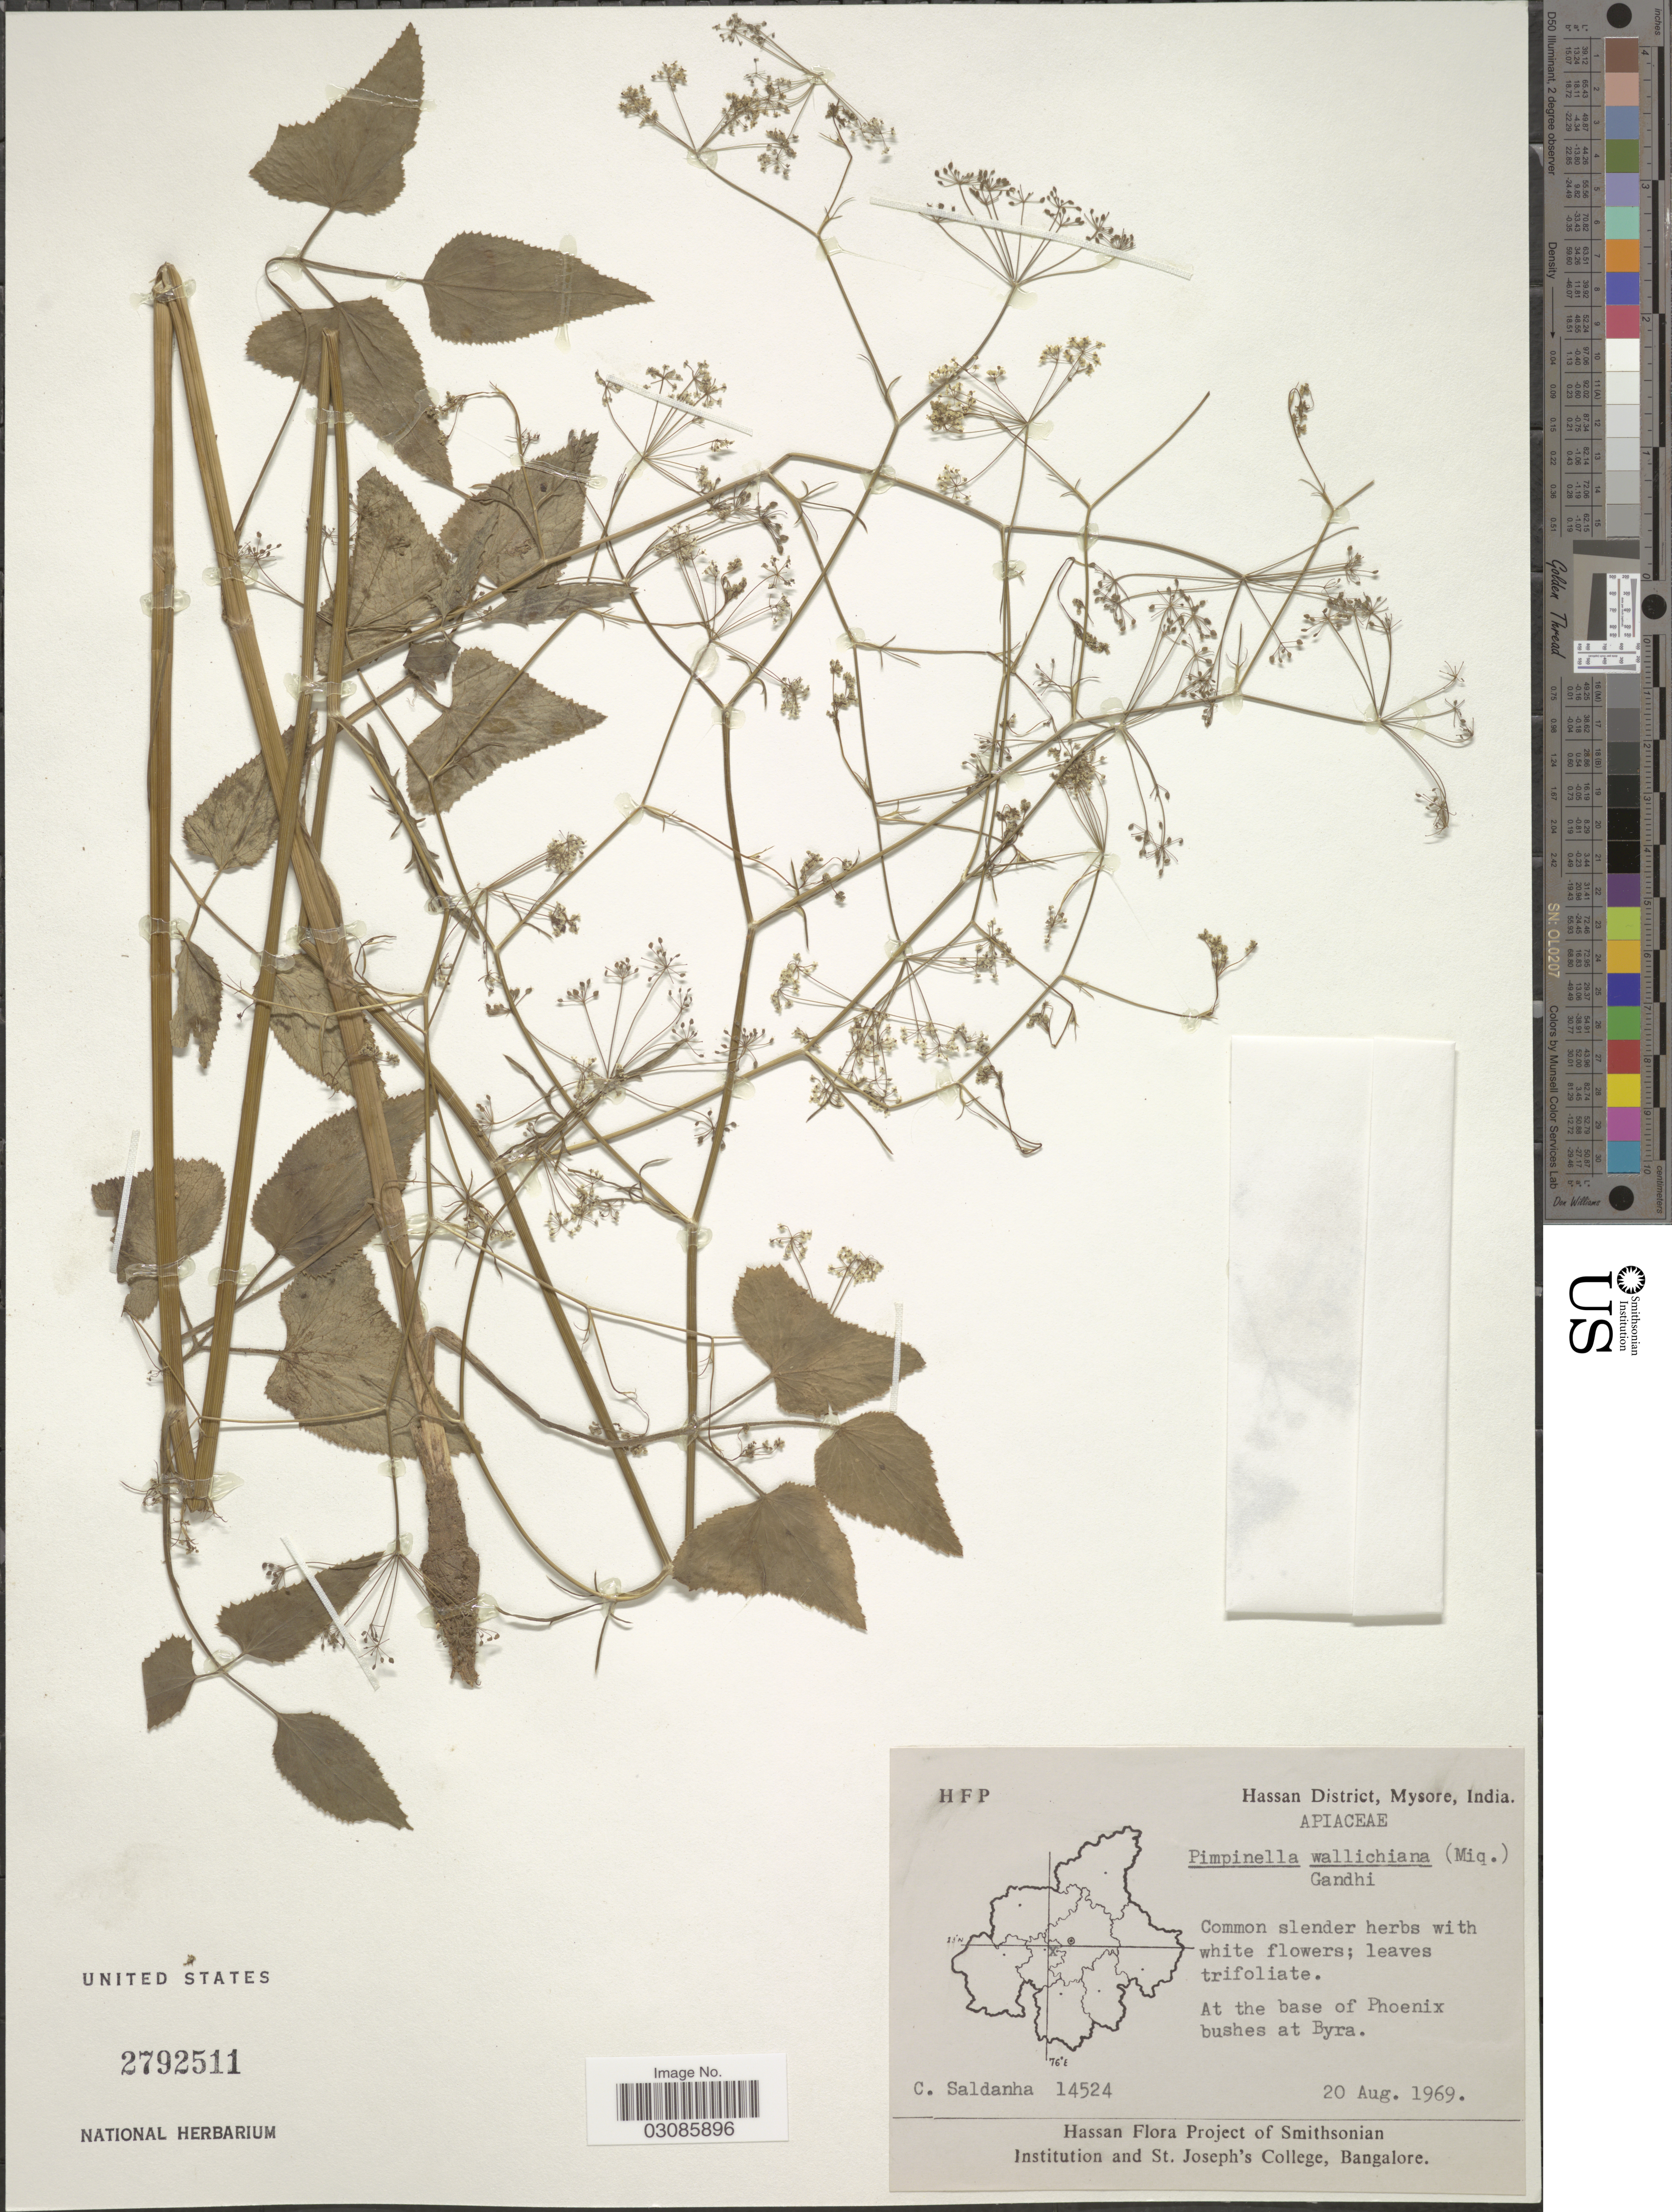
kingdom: Plantae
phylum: Tracheophyta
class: Magnoliopsida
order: Apiales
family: Apiaceae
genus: Pimpinella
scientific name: Pimpinella wallichiana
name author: (Miq.) Gandhi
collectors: C. Saldanha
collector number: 14524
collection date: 1969-08-20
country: India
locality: Hassan District, Mysore, At the base of Phoenix bushes at Byra.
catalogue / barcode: US 2792511